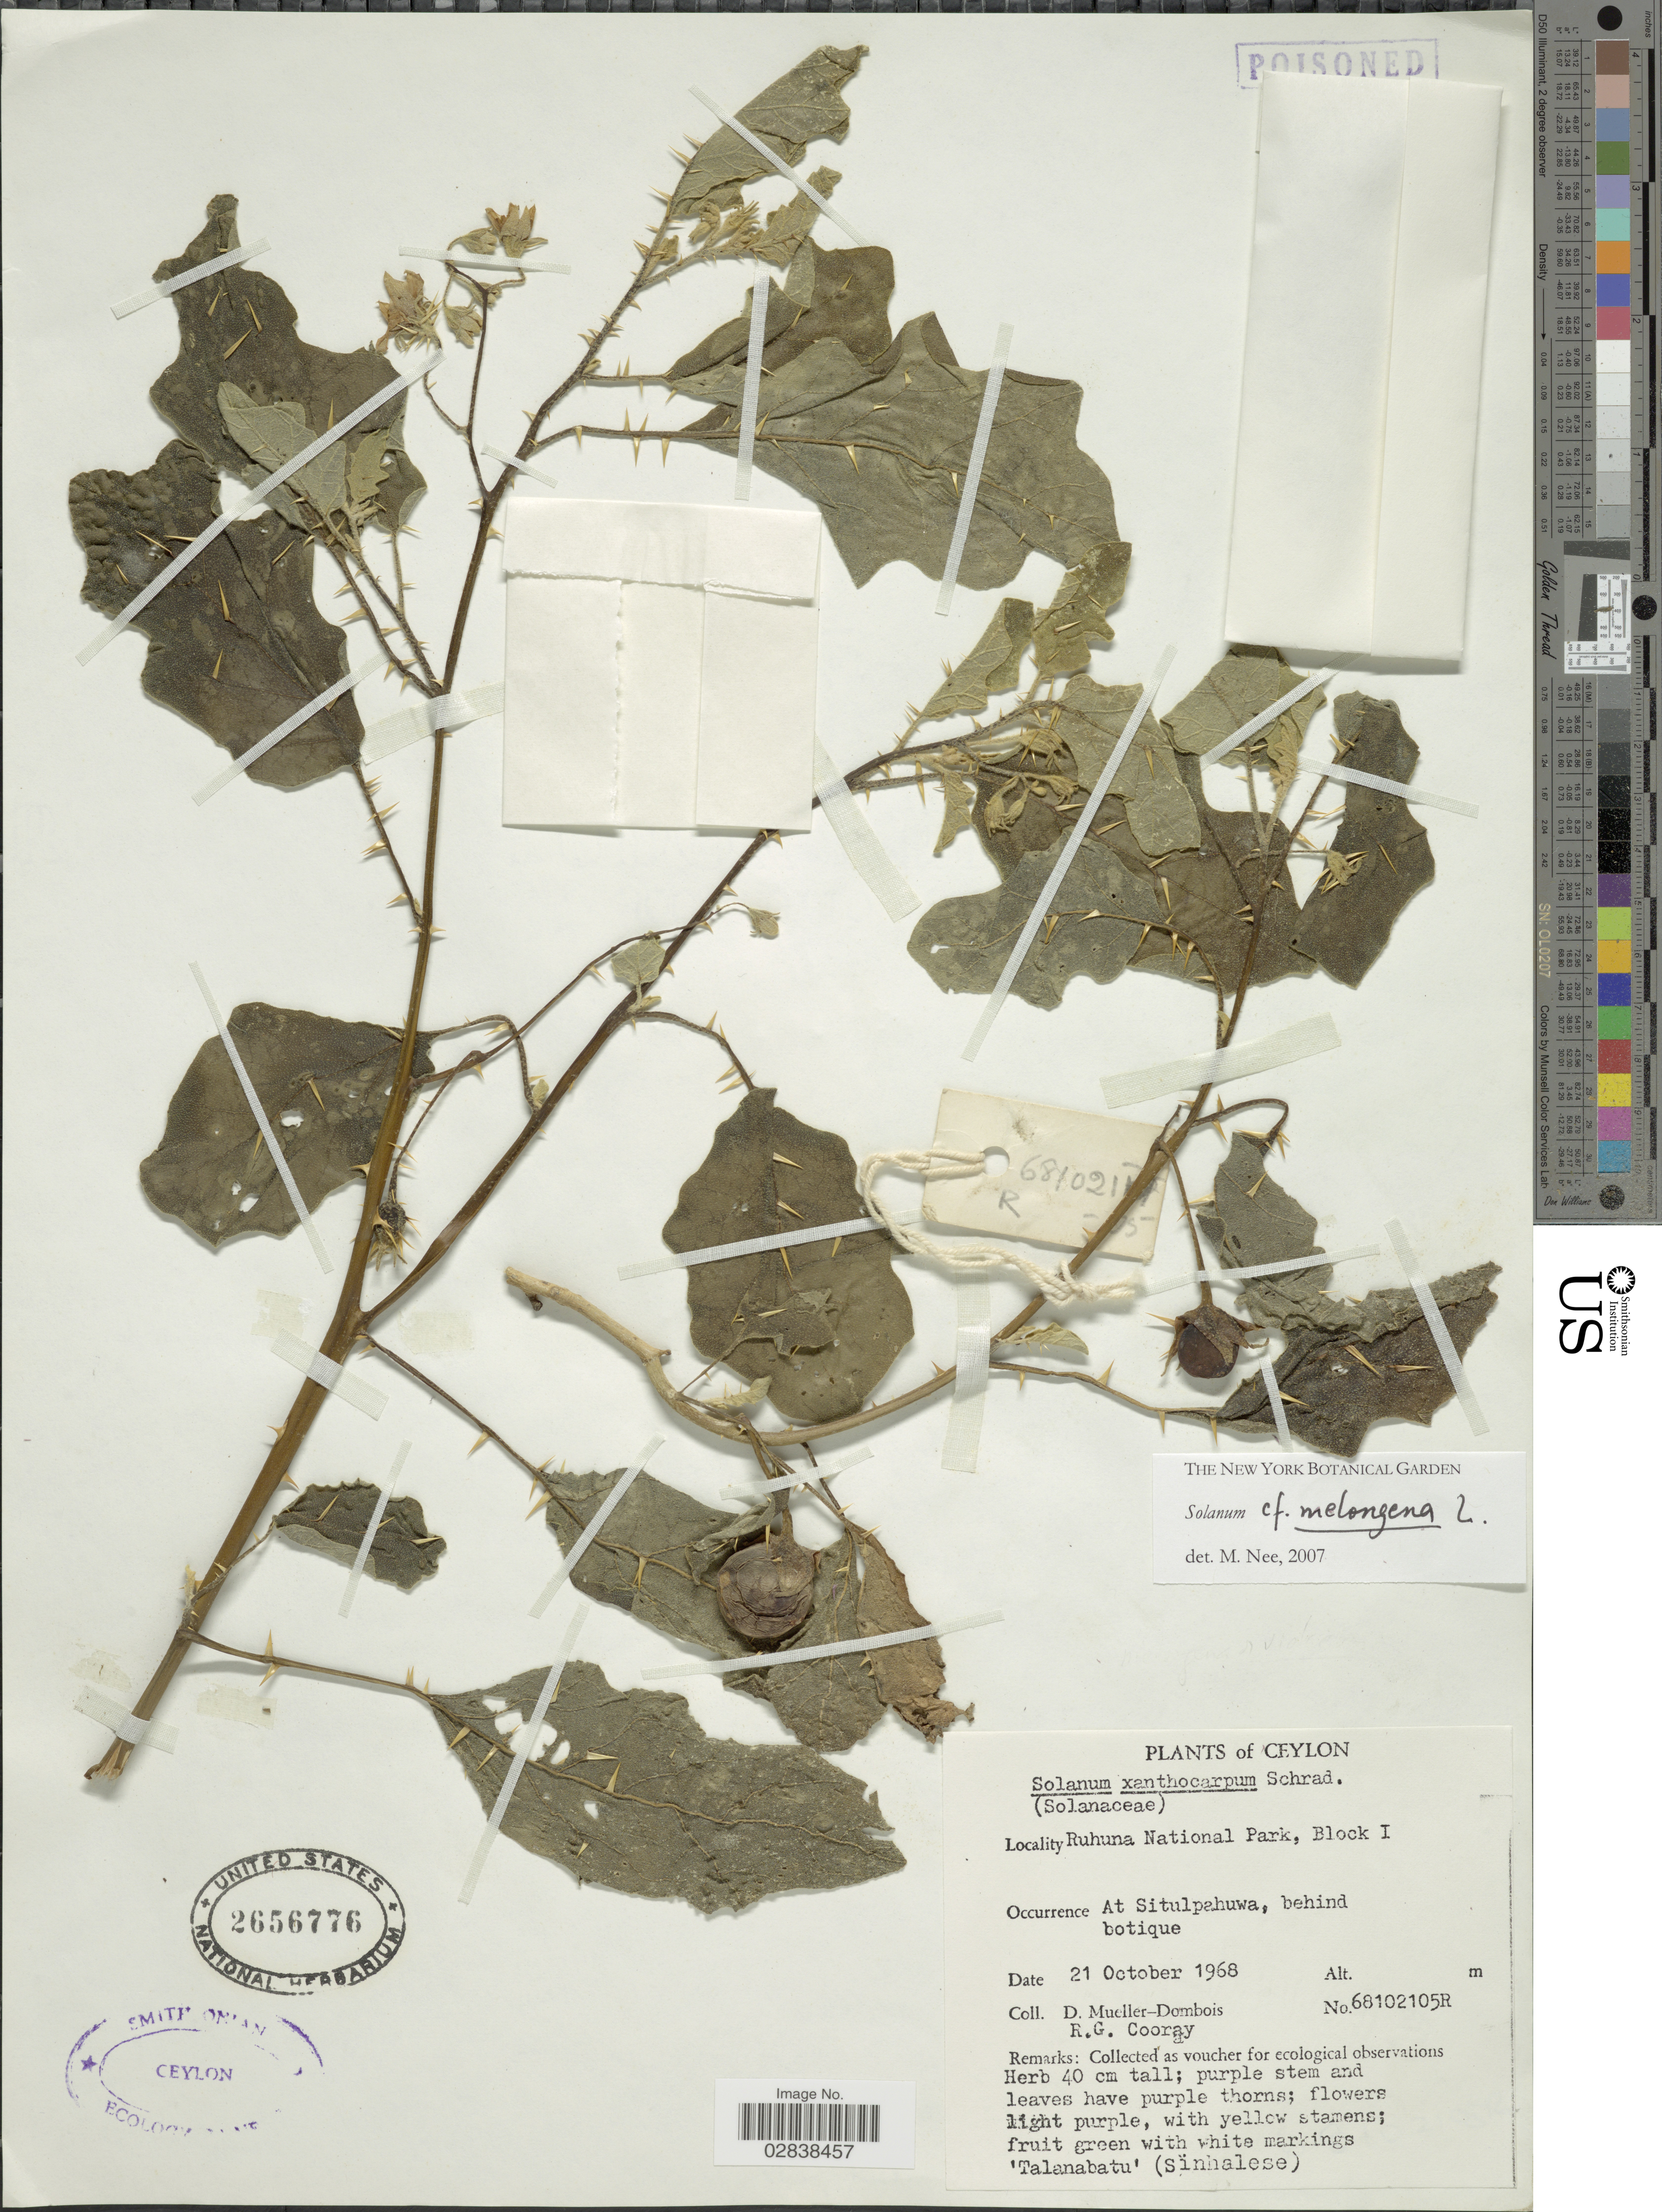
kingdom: Plantae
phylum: Tracheophyta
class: Magnoliopsida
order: Solanales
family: Solanaceae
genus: Solanum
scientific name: Solanum melongena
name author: L.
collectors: D. Mueller-Dombois & R. Cooray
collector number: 68102105R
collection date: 1968-10-21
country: Sri Lanka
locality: Ceylon, Ruhuna National Park, Block I, At Situlpahuwa, behind botique.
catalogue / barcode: US 2656776